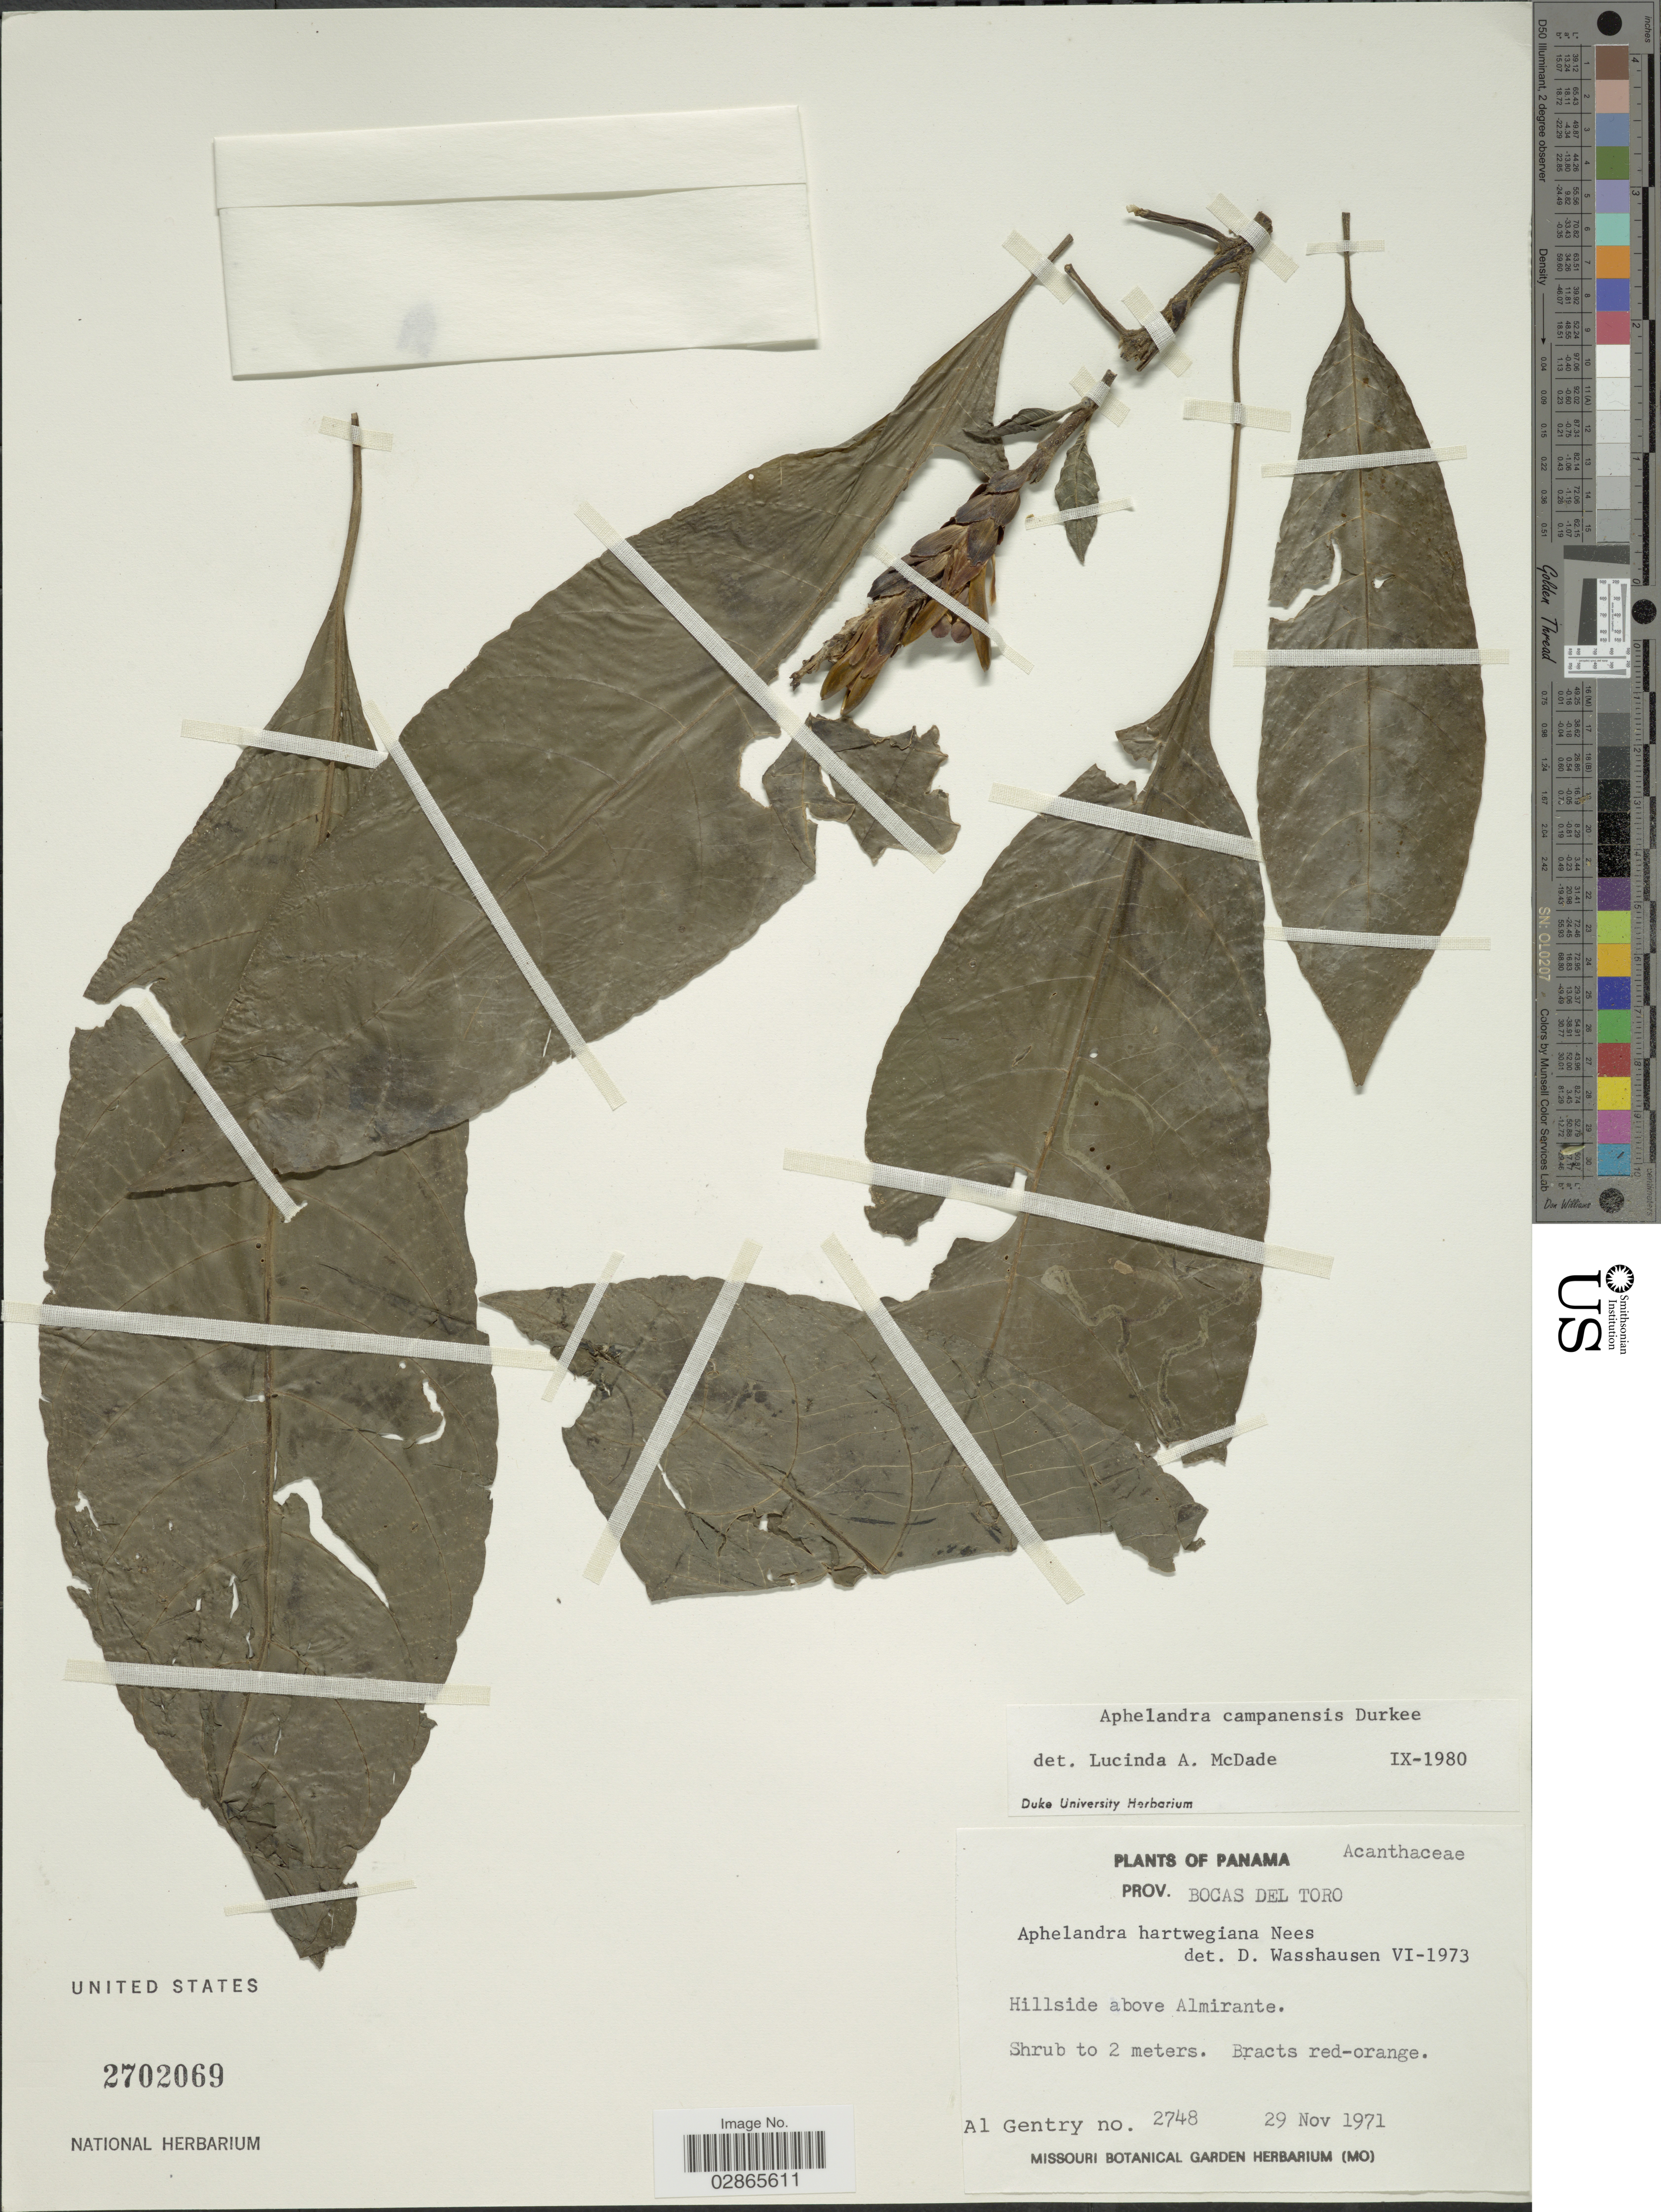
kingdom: Plantae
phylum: Tracheophyta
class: Magnoliopsida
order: Lamiales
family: Acanthaceae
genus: Aphelandra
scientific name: Aphelandra campanensis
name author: Durkee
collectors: A. H. Gentry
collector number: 2748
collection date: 1971-11-29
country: Panama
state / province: Bocas del Toro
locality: Hillside above Almirante.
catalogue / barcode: US 2702069